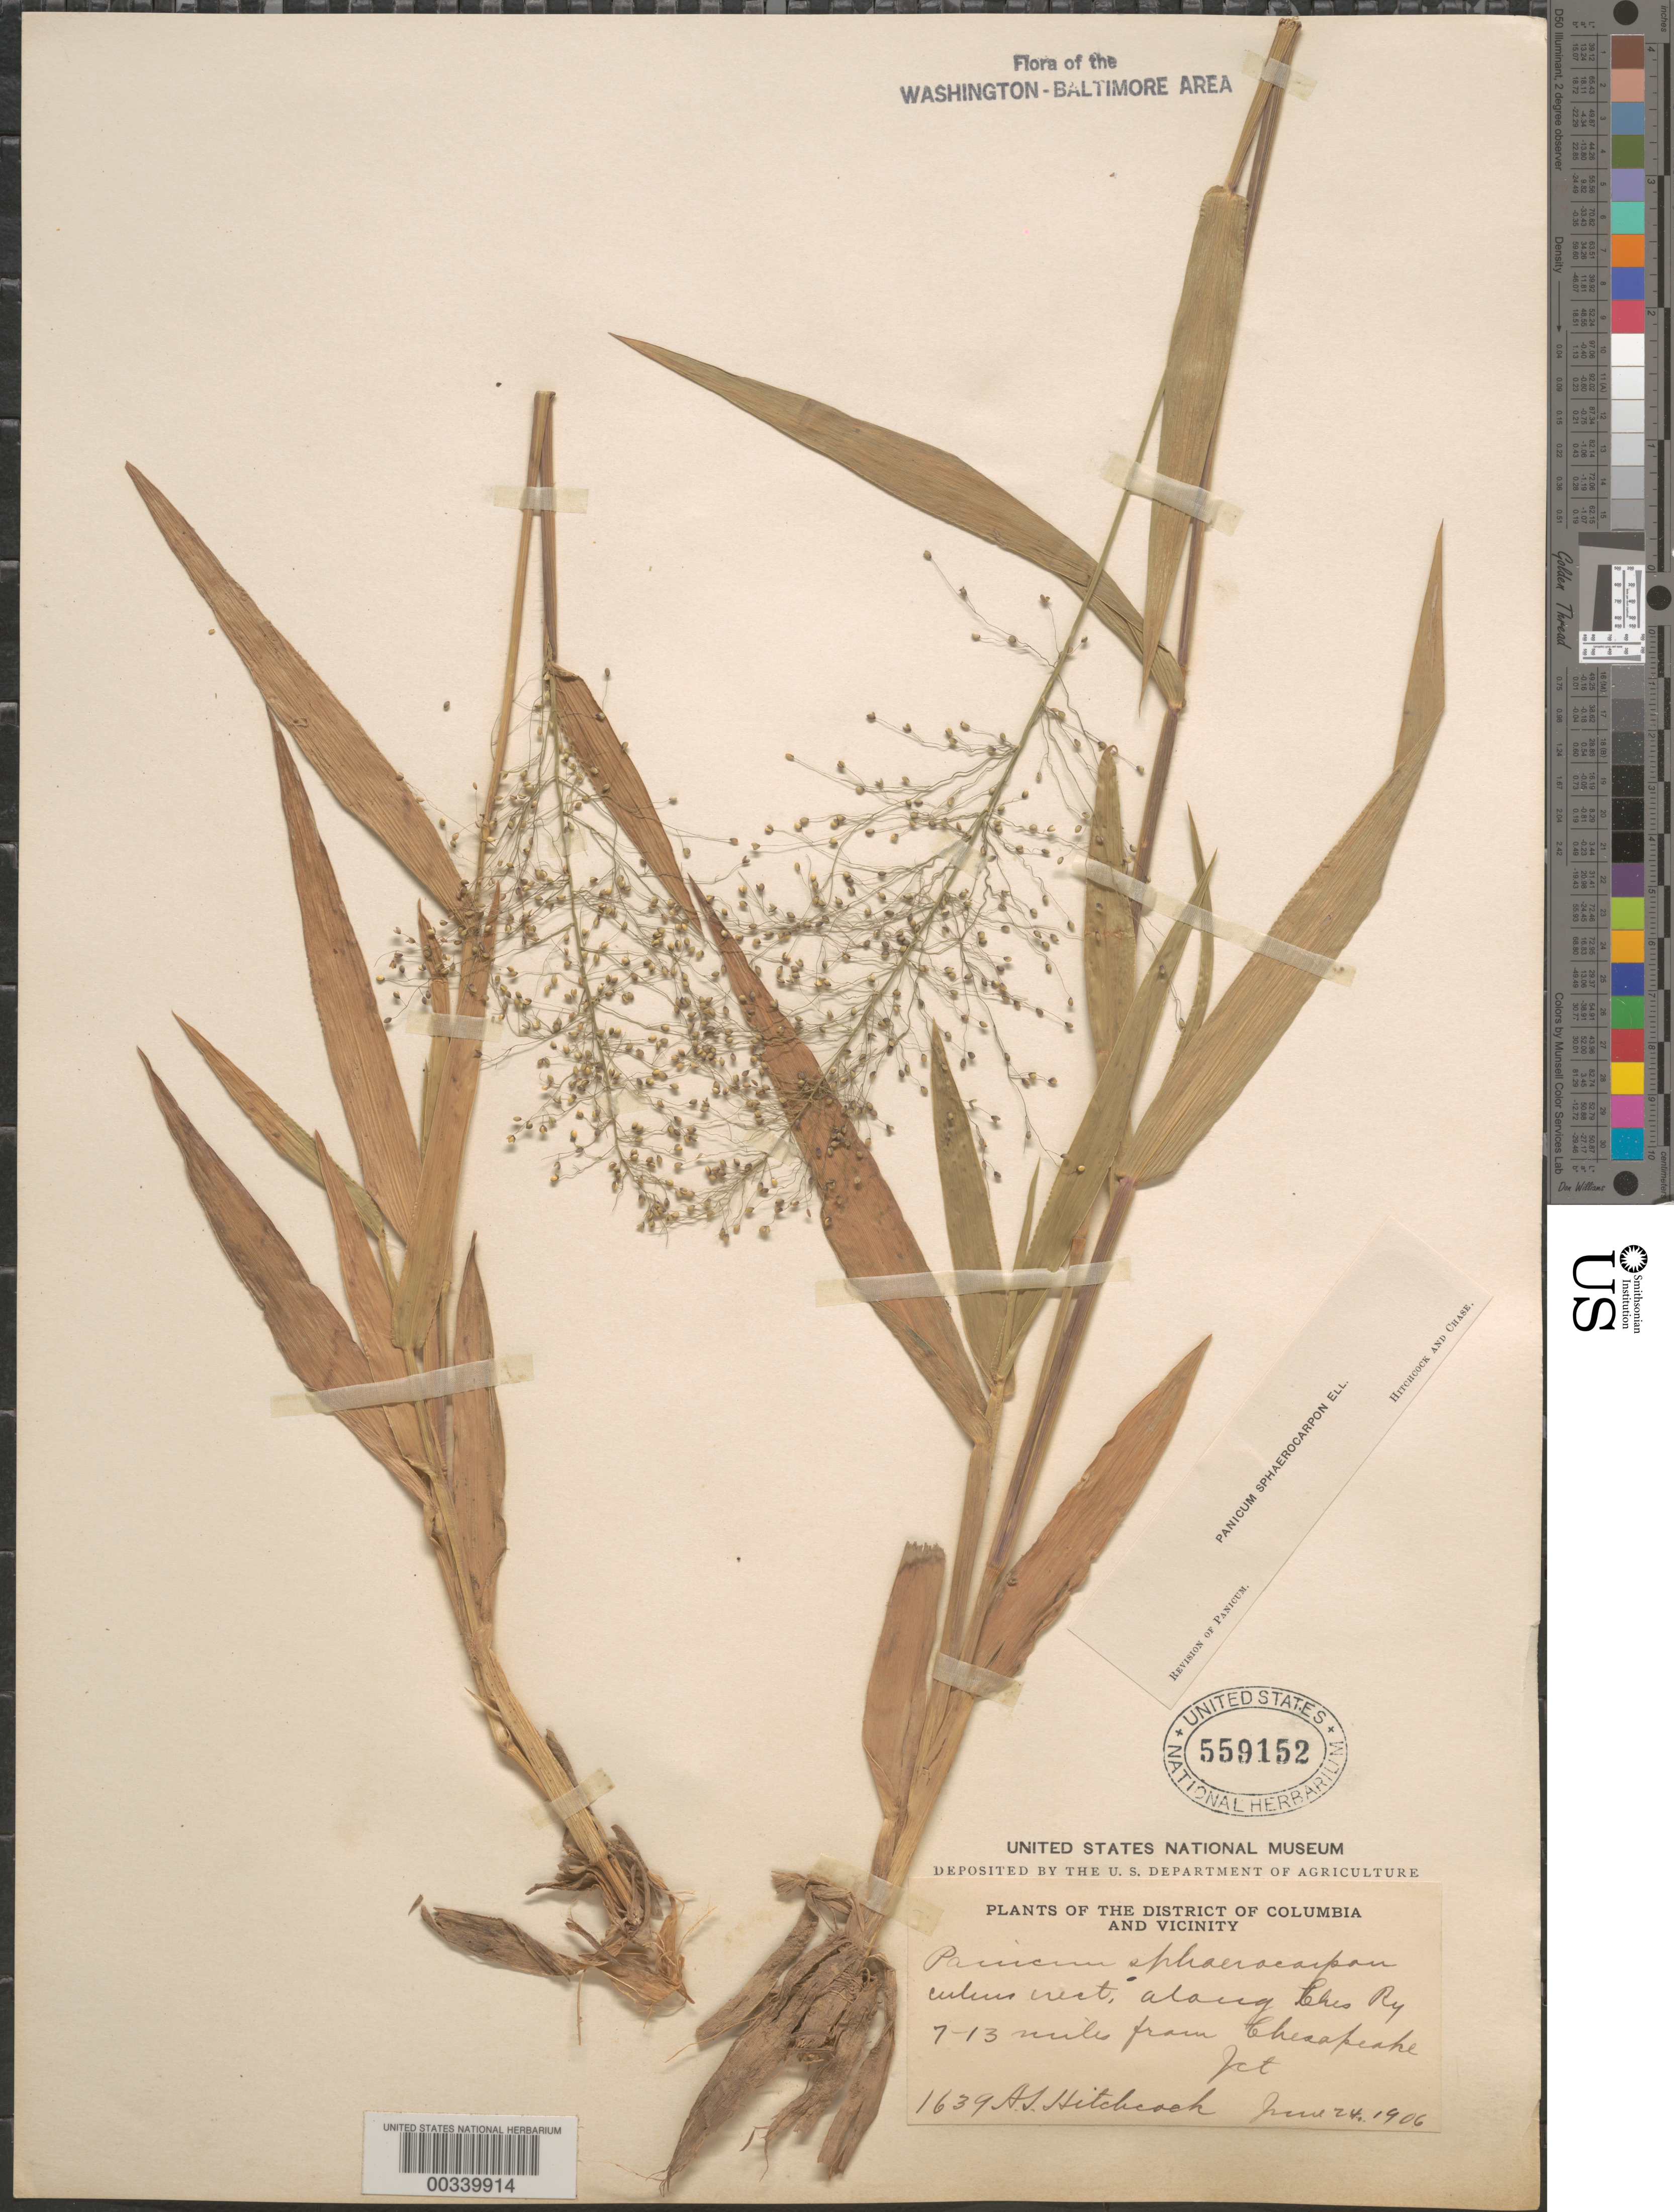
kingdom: Plantae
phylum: Tracheophyta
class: Liliopsida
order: Poales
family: Poaceae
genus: Dichanthelium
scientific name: Dichanthelium sphaerocarpon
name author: (Elliott) Gould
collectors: A. S. Hitchcock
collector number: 1639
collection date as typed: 24 Jun 1906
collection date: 1906-06-24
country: United States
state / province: Maryland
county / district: Prince George's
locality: Along Chesapeake Railway near Chesapeake Junction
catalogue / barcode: US 559152